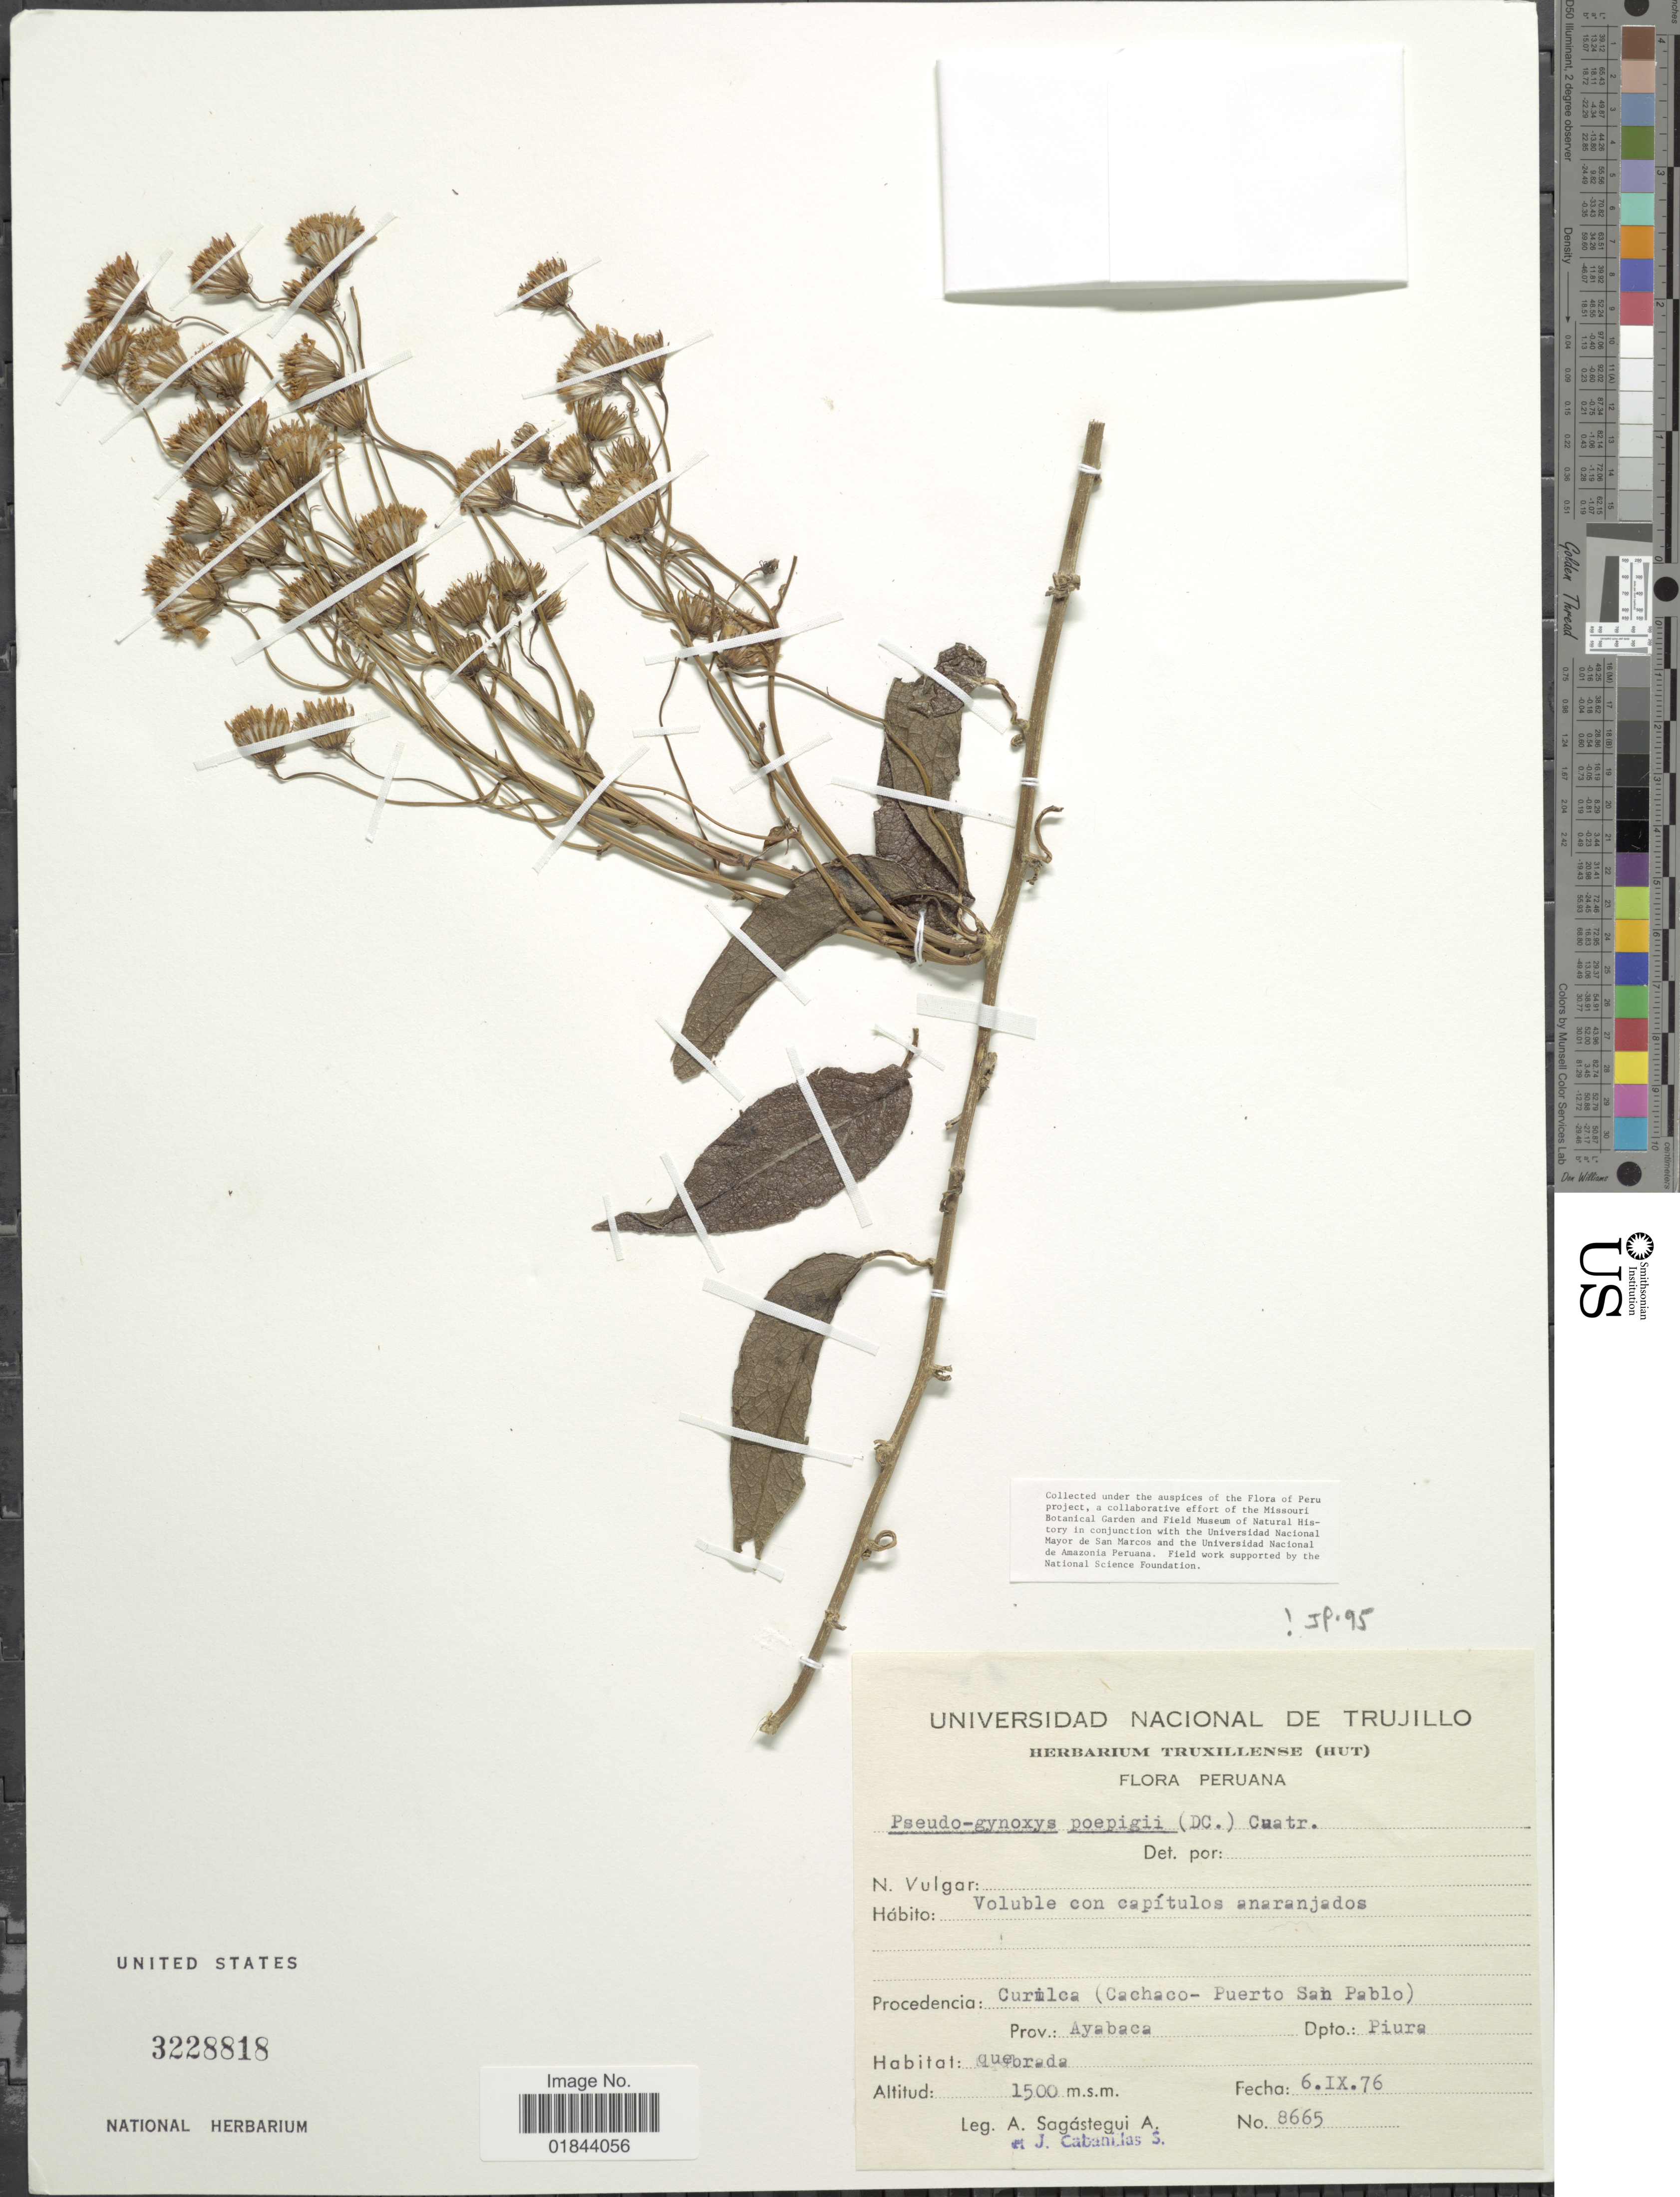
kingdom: Plantae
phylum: Tracheophyta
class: Magnoliopsida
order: Asterales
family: Asteraceae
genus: Pseudogynoxys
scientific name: Pseudogynoxys poeppigii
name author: (DC.) H. Rob. & Cuatrec.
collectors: A. Sagástegui A. & J. Cabanillas S.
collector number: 8665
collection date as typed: Transcribed d/m/y: 6/9/76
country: Peru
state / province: Piura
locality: Curilca (Cachaco-Puerto San Pablo) Prov. Ayabaca, Dpto Piura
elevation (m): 1500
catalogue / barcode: US 3228818